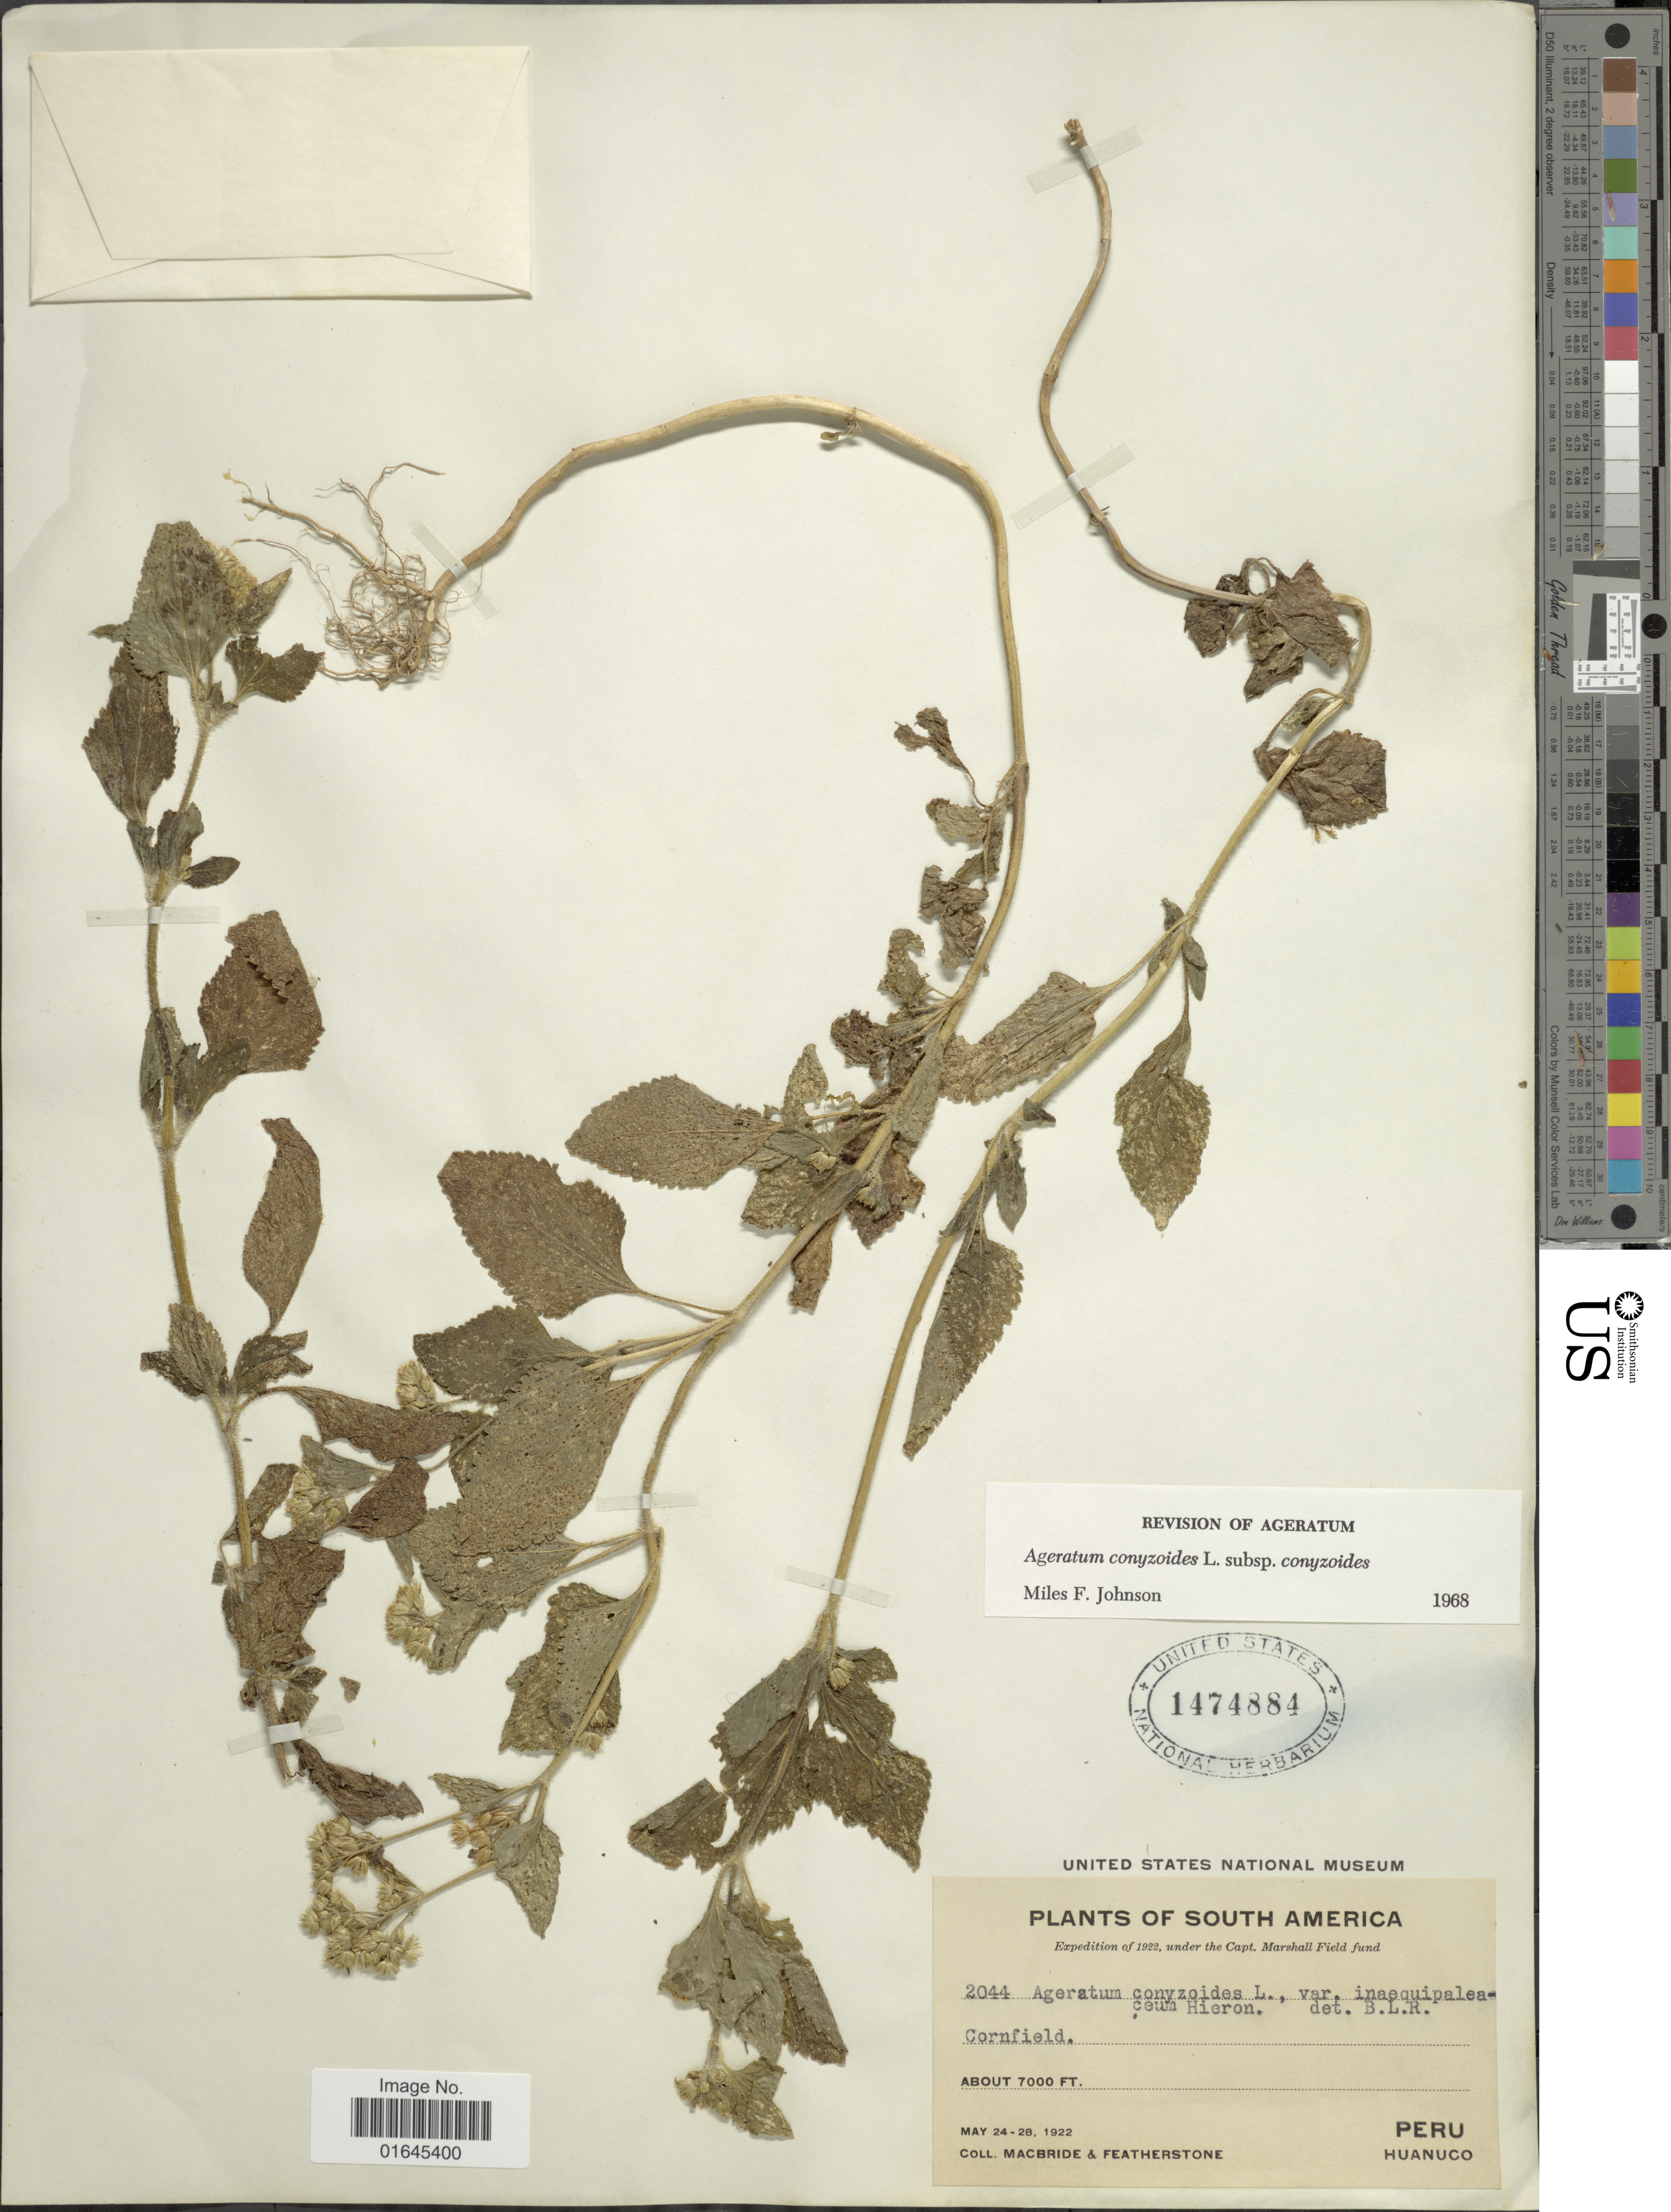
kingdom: Plantae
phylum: Tracheophyta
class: Magnoliopsida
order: Asterales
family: Asteraceae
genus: Ageratum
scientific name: Ageratum conyzoides subsp. conyzoides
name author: L.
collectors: Macbride, -- & -. Featherstone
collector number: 2044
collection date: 1922-05-24/1922-05-28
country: Peru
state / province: Huánuco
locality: Cornfield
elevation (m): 2134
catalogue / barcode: US 1474884